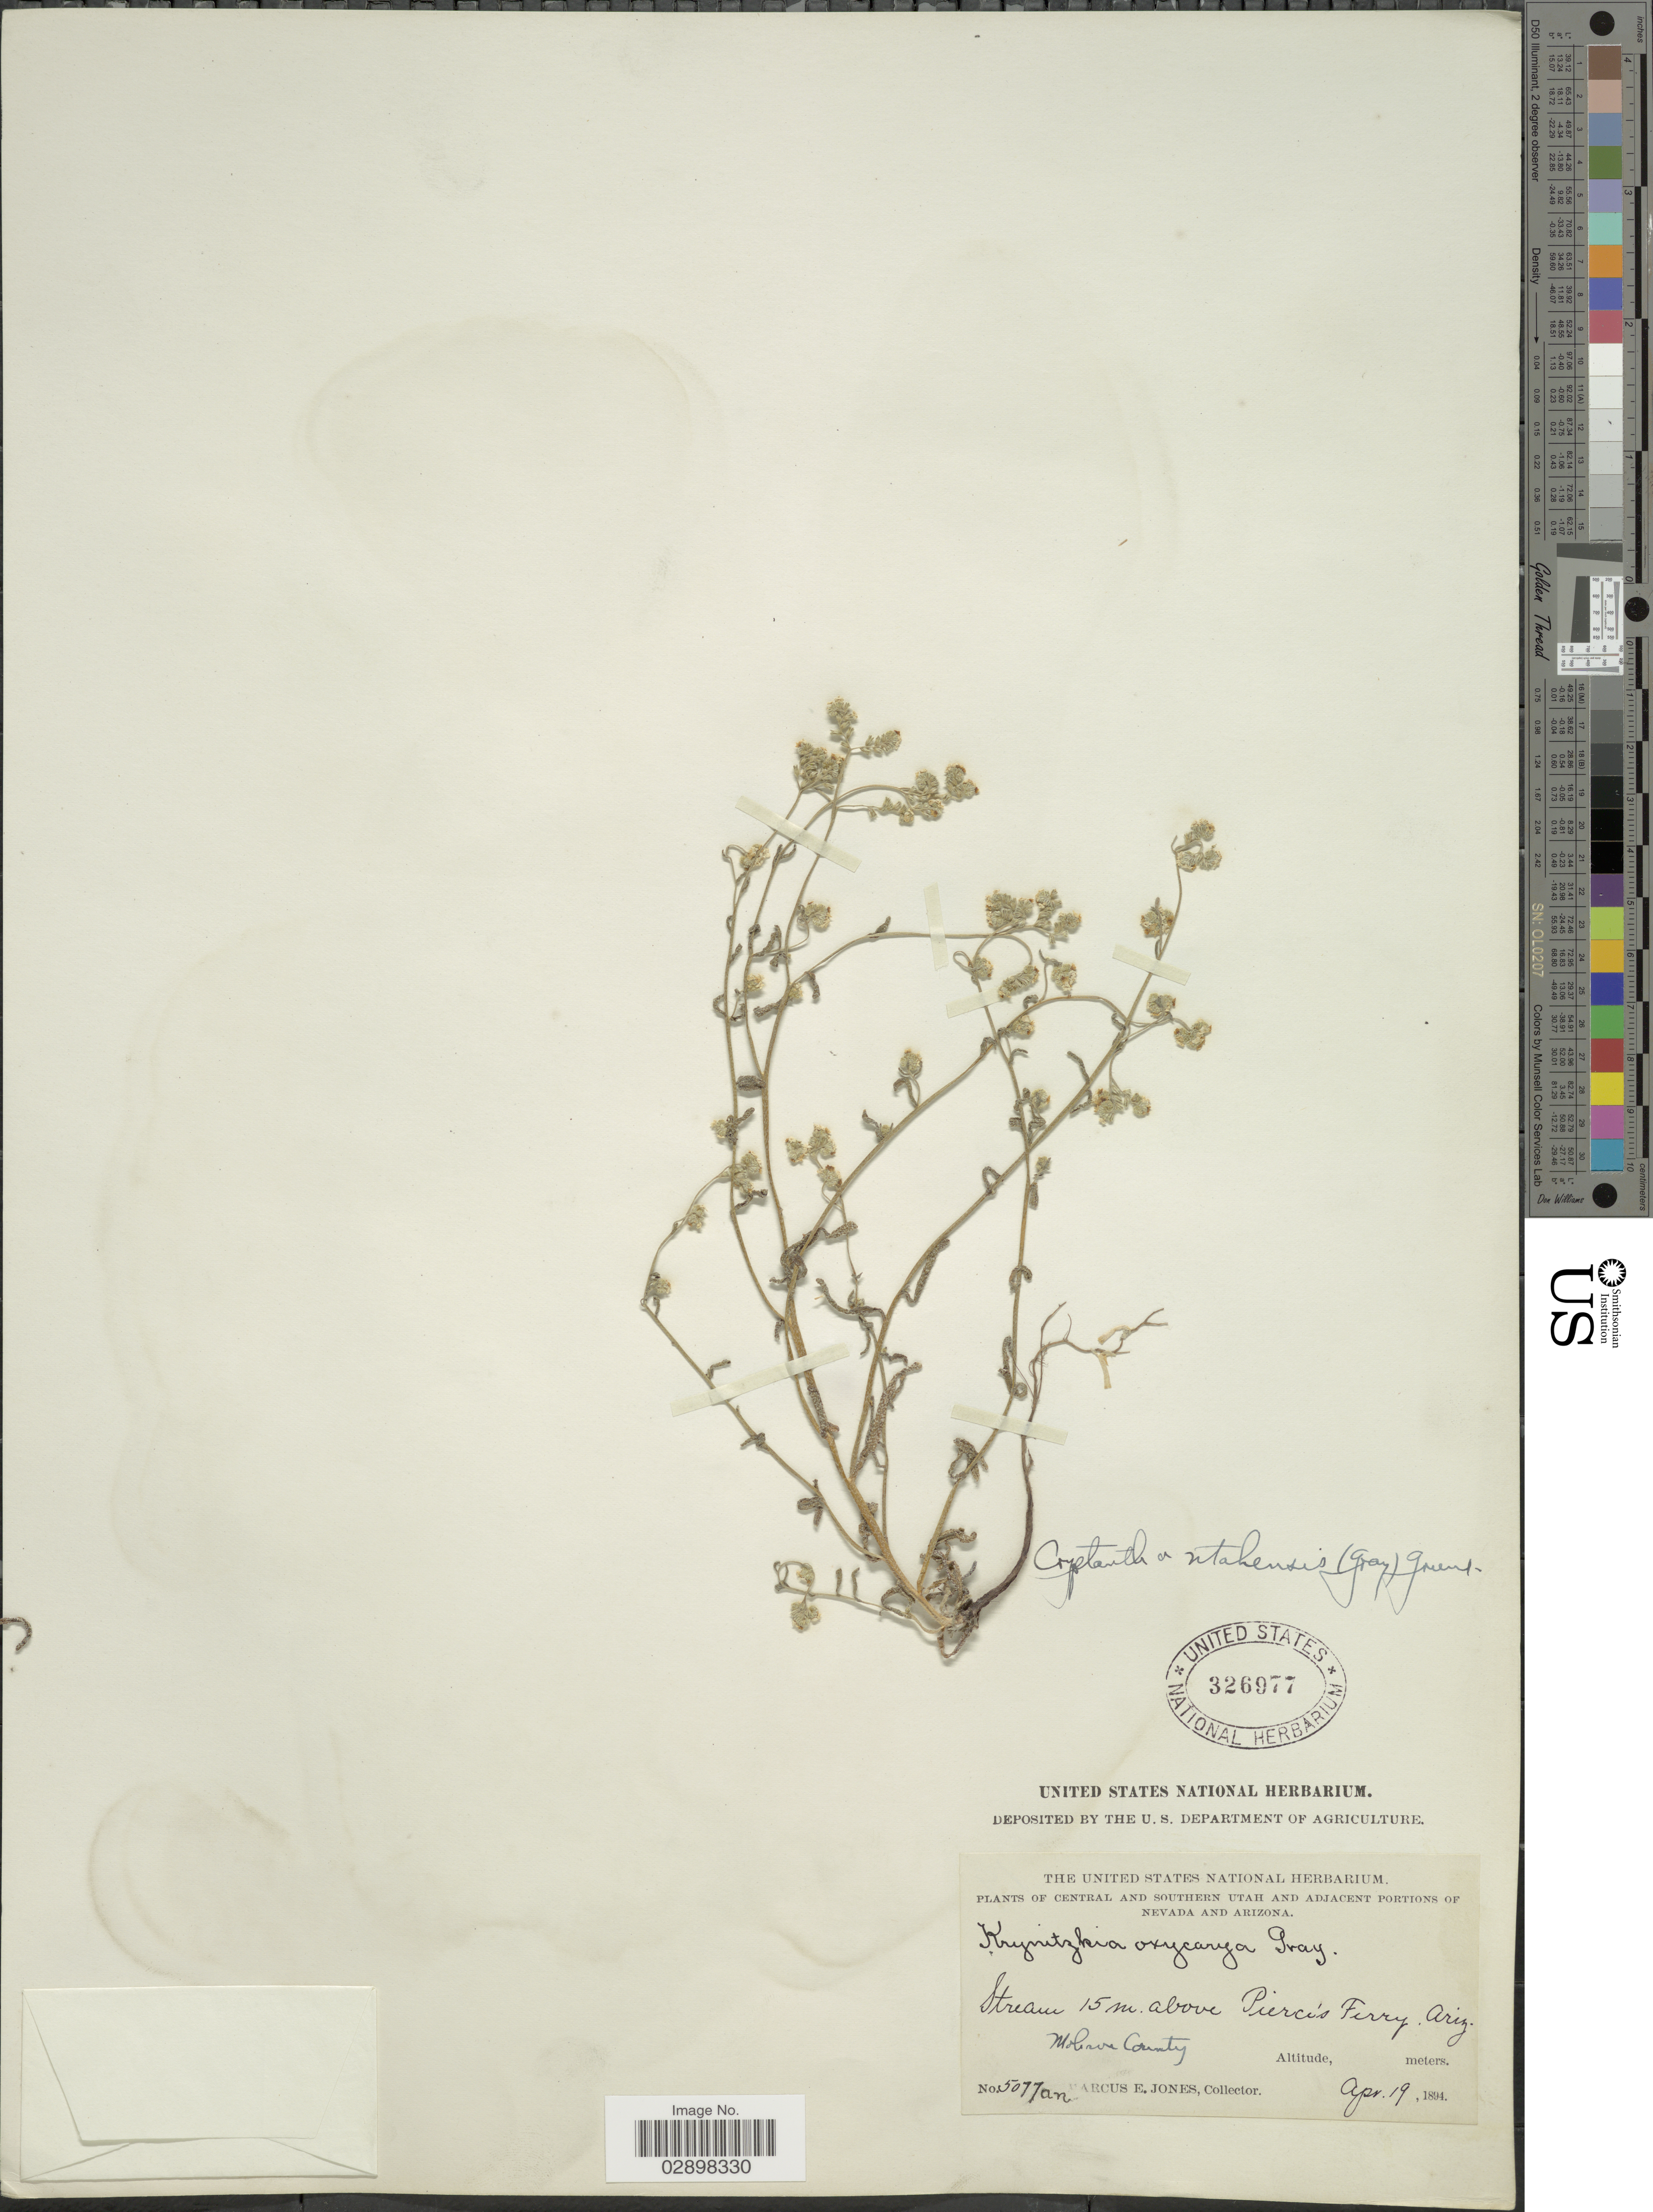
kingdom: Plantae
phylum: Tracheophyta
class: Magnoliopsida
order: Boraginales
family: Boraginaceae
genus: Cryptantha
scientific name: Cryptantha utahensis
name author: (A. Gray) Greene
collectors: M. E. Jones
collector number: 5077an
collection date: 1894-04-19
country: United States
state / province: Arizona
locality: Stream 15m. above Pierce's Ferry. Mohave County.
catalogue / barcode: US 326977